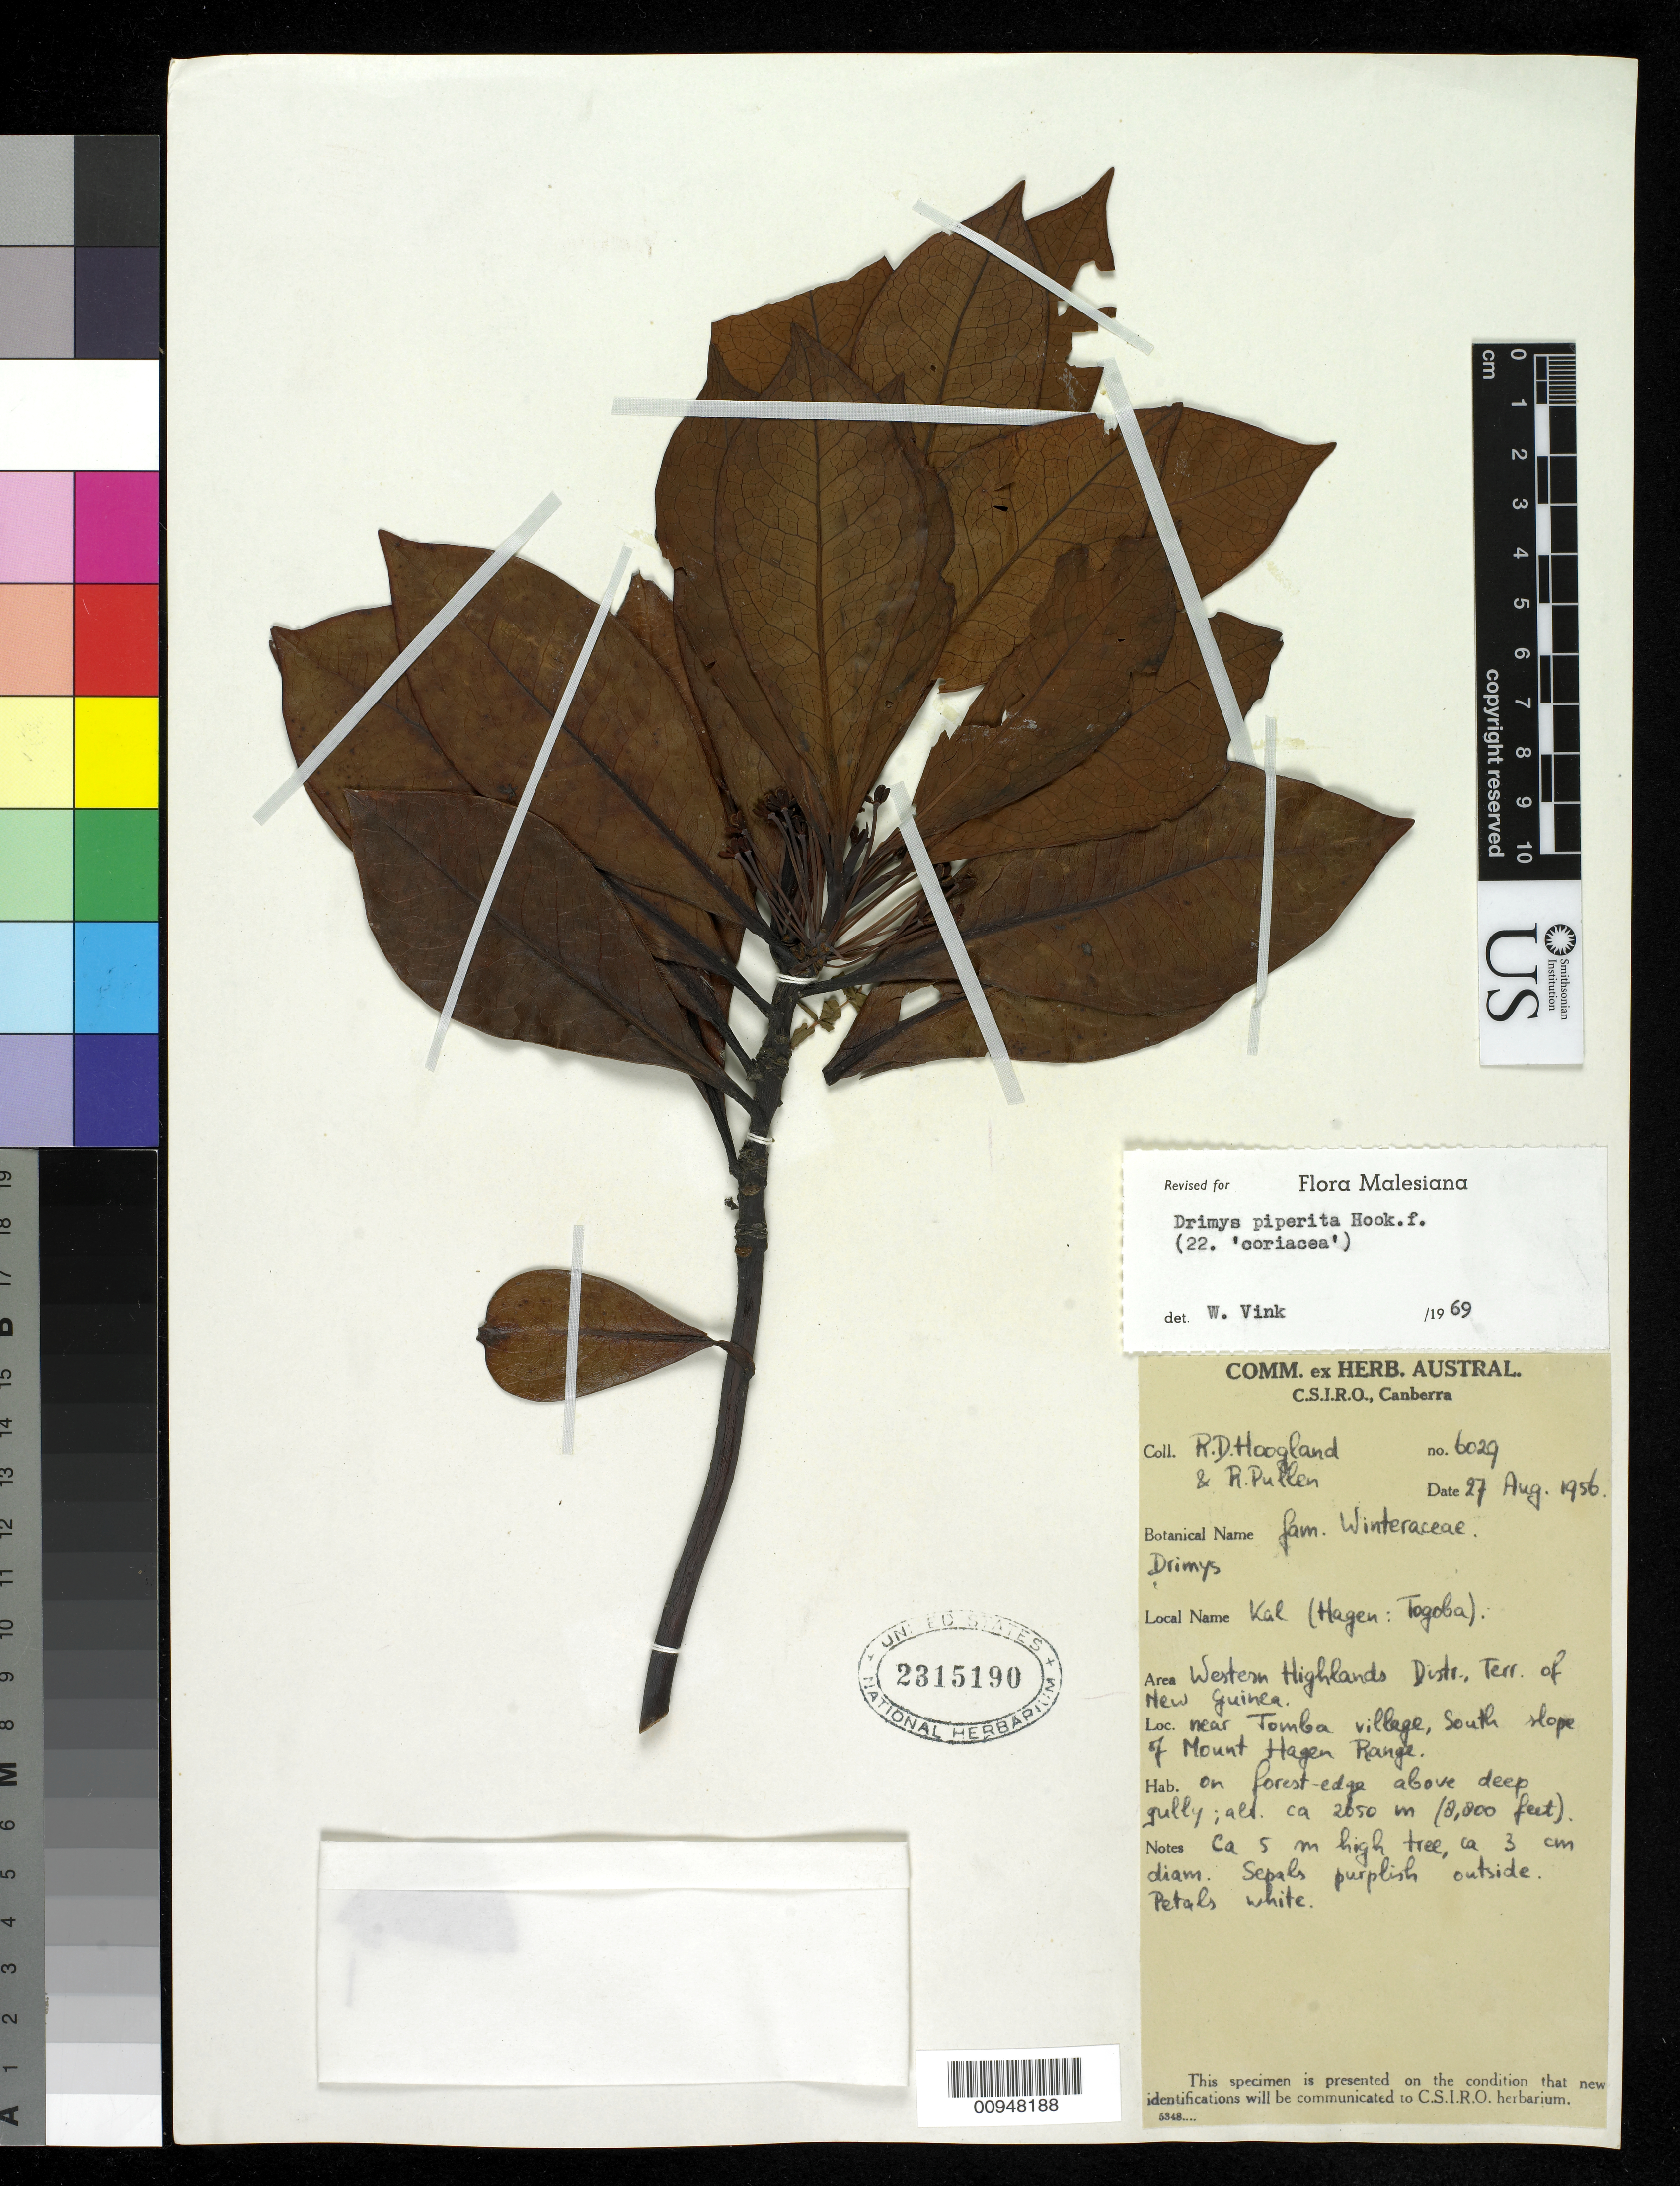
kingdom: Plantae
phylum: Tracheophyta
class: Magnoliopsida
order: Canellales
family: Winteraceae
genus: Tasmannia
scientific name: Tasmannia piperita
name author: (Hook. f.) Miers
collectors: R. D. Hoogland & R. Pullen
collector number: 6029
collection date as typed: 27 Aug 1956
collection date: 1956-08-27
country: Papua New Guinea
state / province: Western Highlands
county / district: Mount Hagen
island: New Guinea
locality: Near Tomba village, S slope of Mount Hagen Range.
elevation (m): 2050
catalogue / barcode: US 2315190